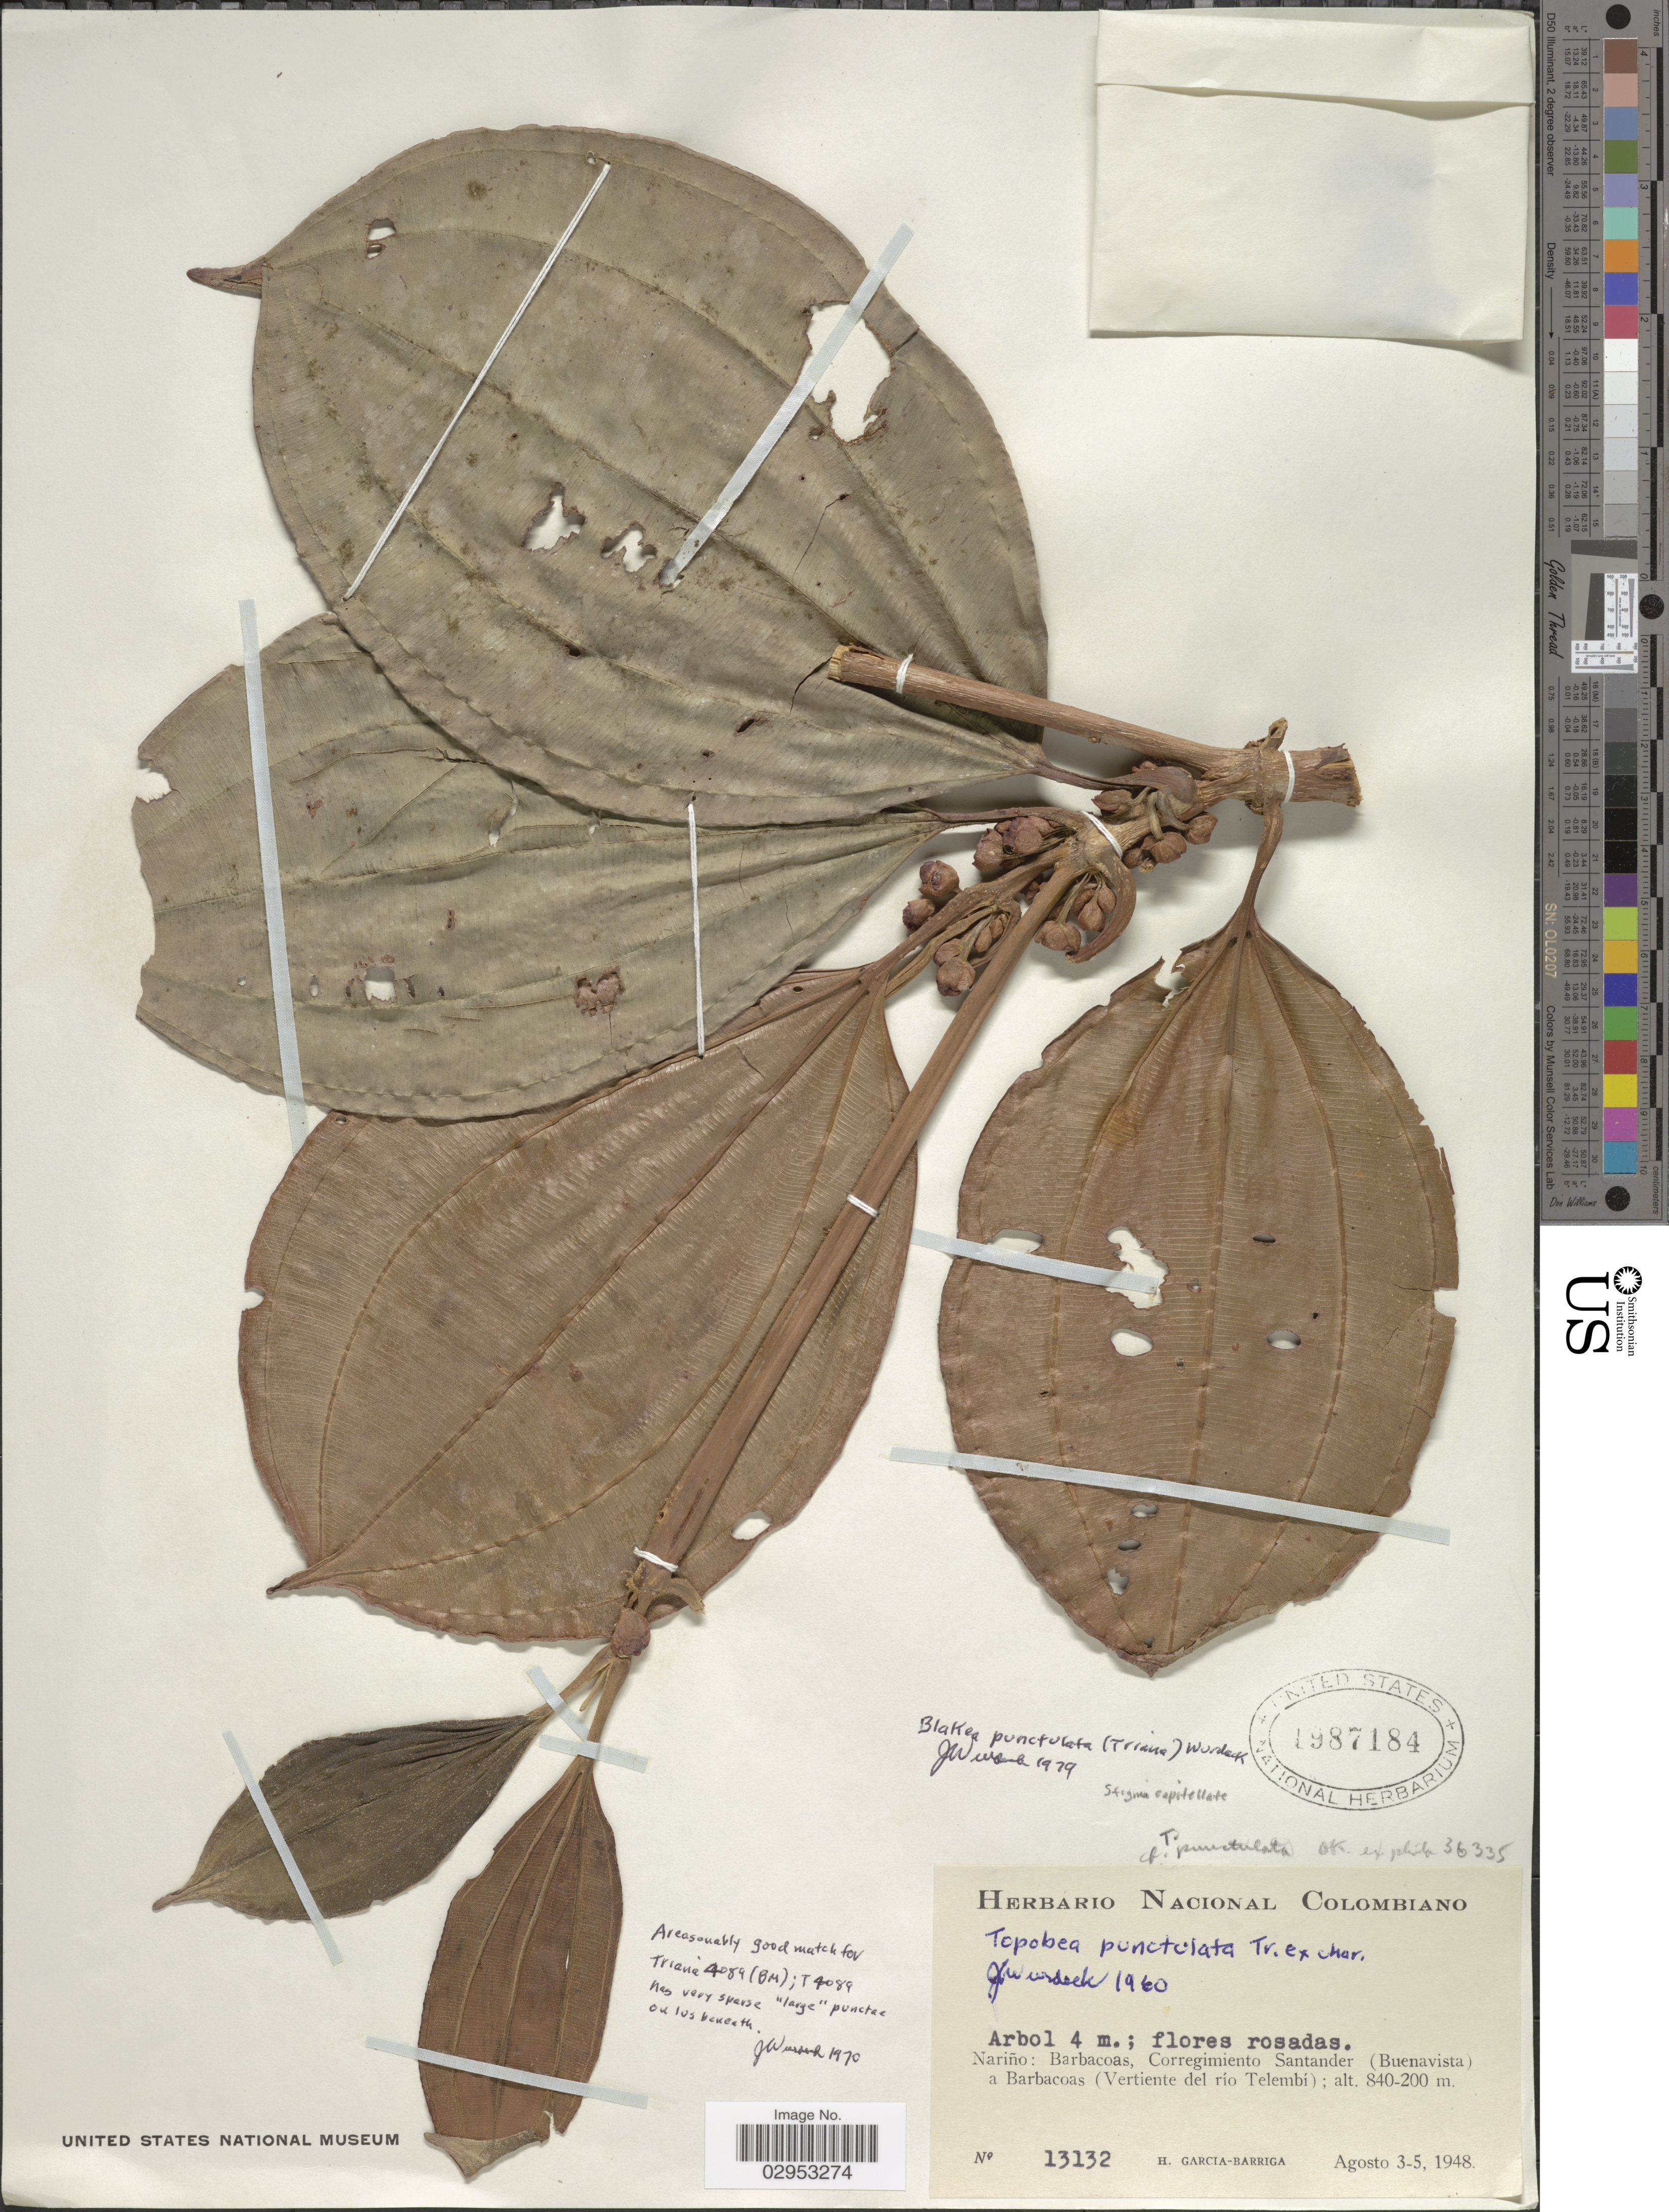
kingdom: Plantae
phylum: Tracheophyta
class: Magnoliopsida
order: Myrtales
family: Melastomataceae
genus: Blakea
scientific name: Blakea punctulata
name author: (Triana) Wurdack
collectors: H. García Barriga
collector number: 13132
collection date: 1948-08-03/1948-08-05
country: Colombia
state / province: Nariño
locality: Barbacoas, Corregimiento Santander (Buenavista) a Barbacoas (Vertiente del río Telembí).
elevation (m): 200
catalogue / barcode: US 1987184